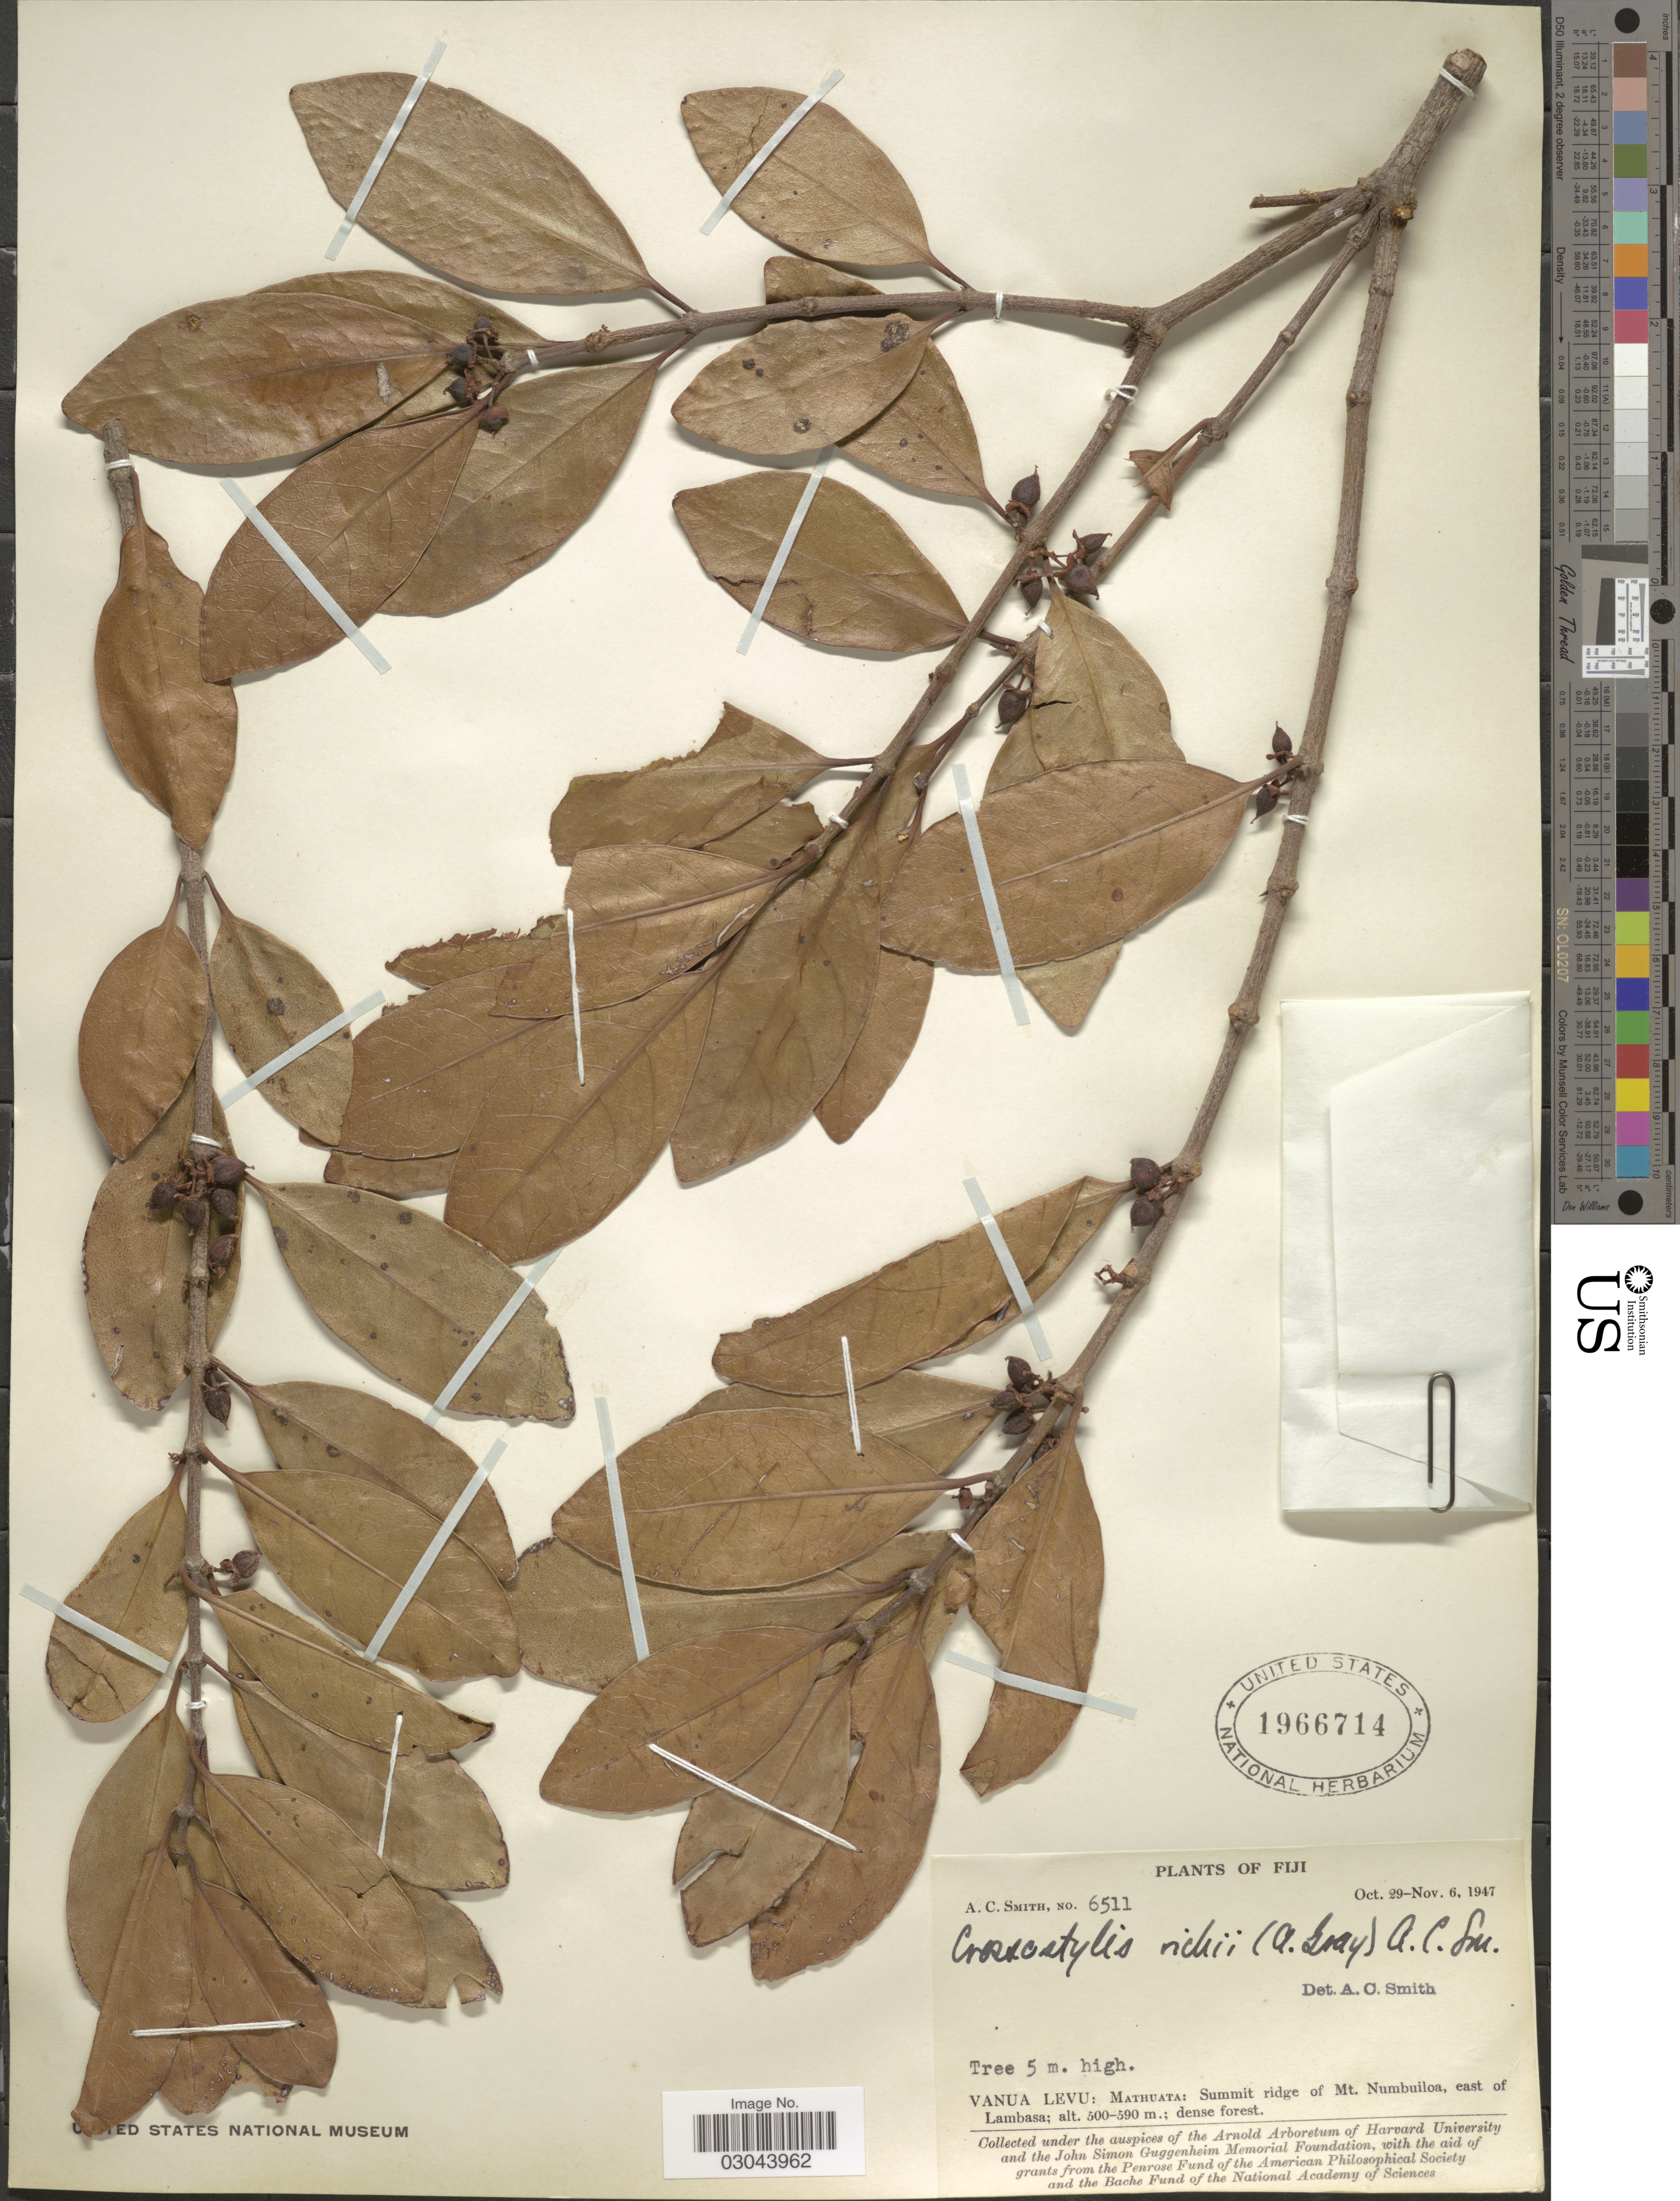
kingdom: Plantae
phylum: Tracheophyta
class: Magnoliopsida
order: Malpighiales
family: Rhizophoraceae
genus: Crossostylis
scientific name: Crossostylis richii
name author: (A. Gray) A.C. Sm.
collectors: A. C. Smith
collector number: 6511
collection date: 1947-10-29/1947-11-06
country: Fiji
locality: Vanua Levu: Mathuata: Summit ridge of Mt. Numbuiloa, east of Lambasa.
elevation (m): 500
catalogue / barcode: US 1966714